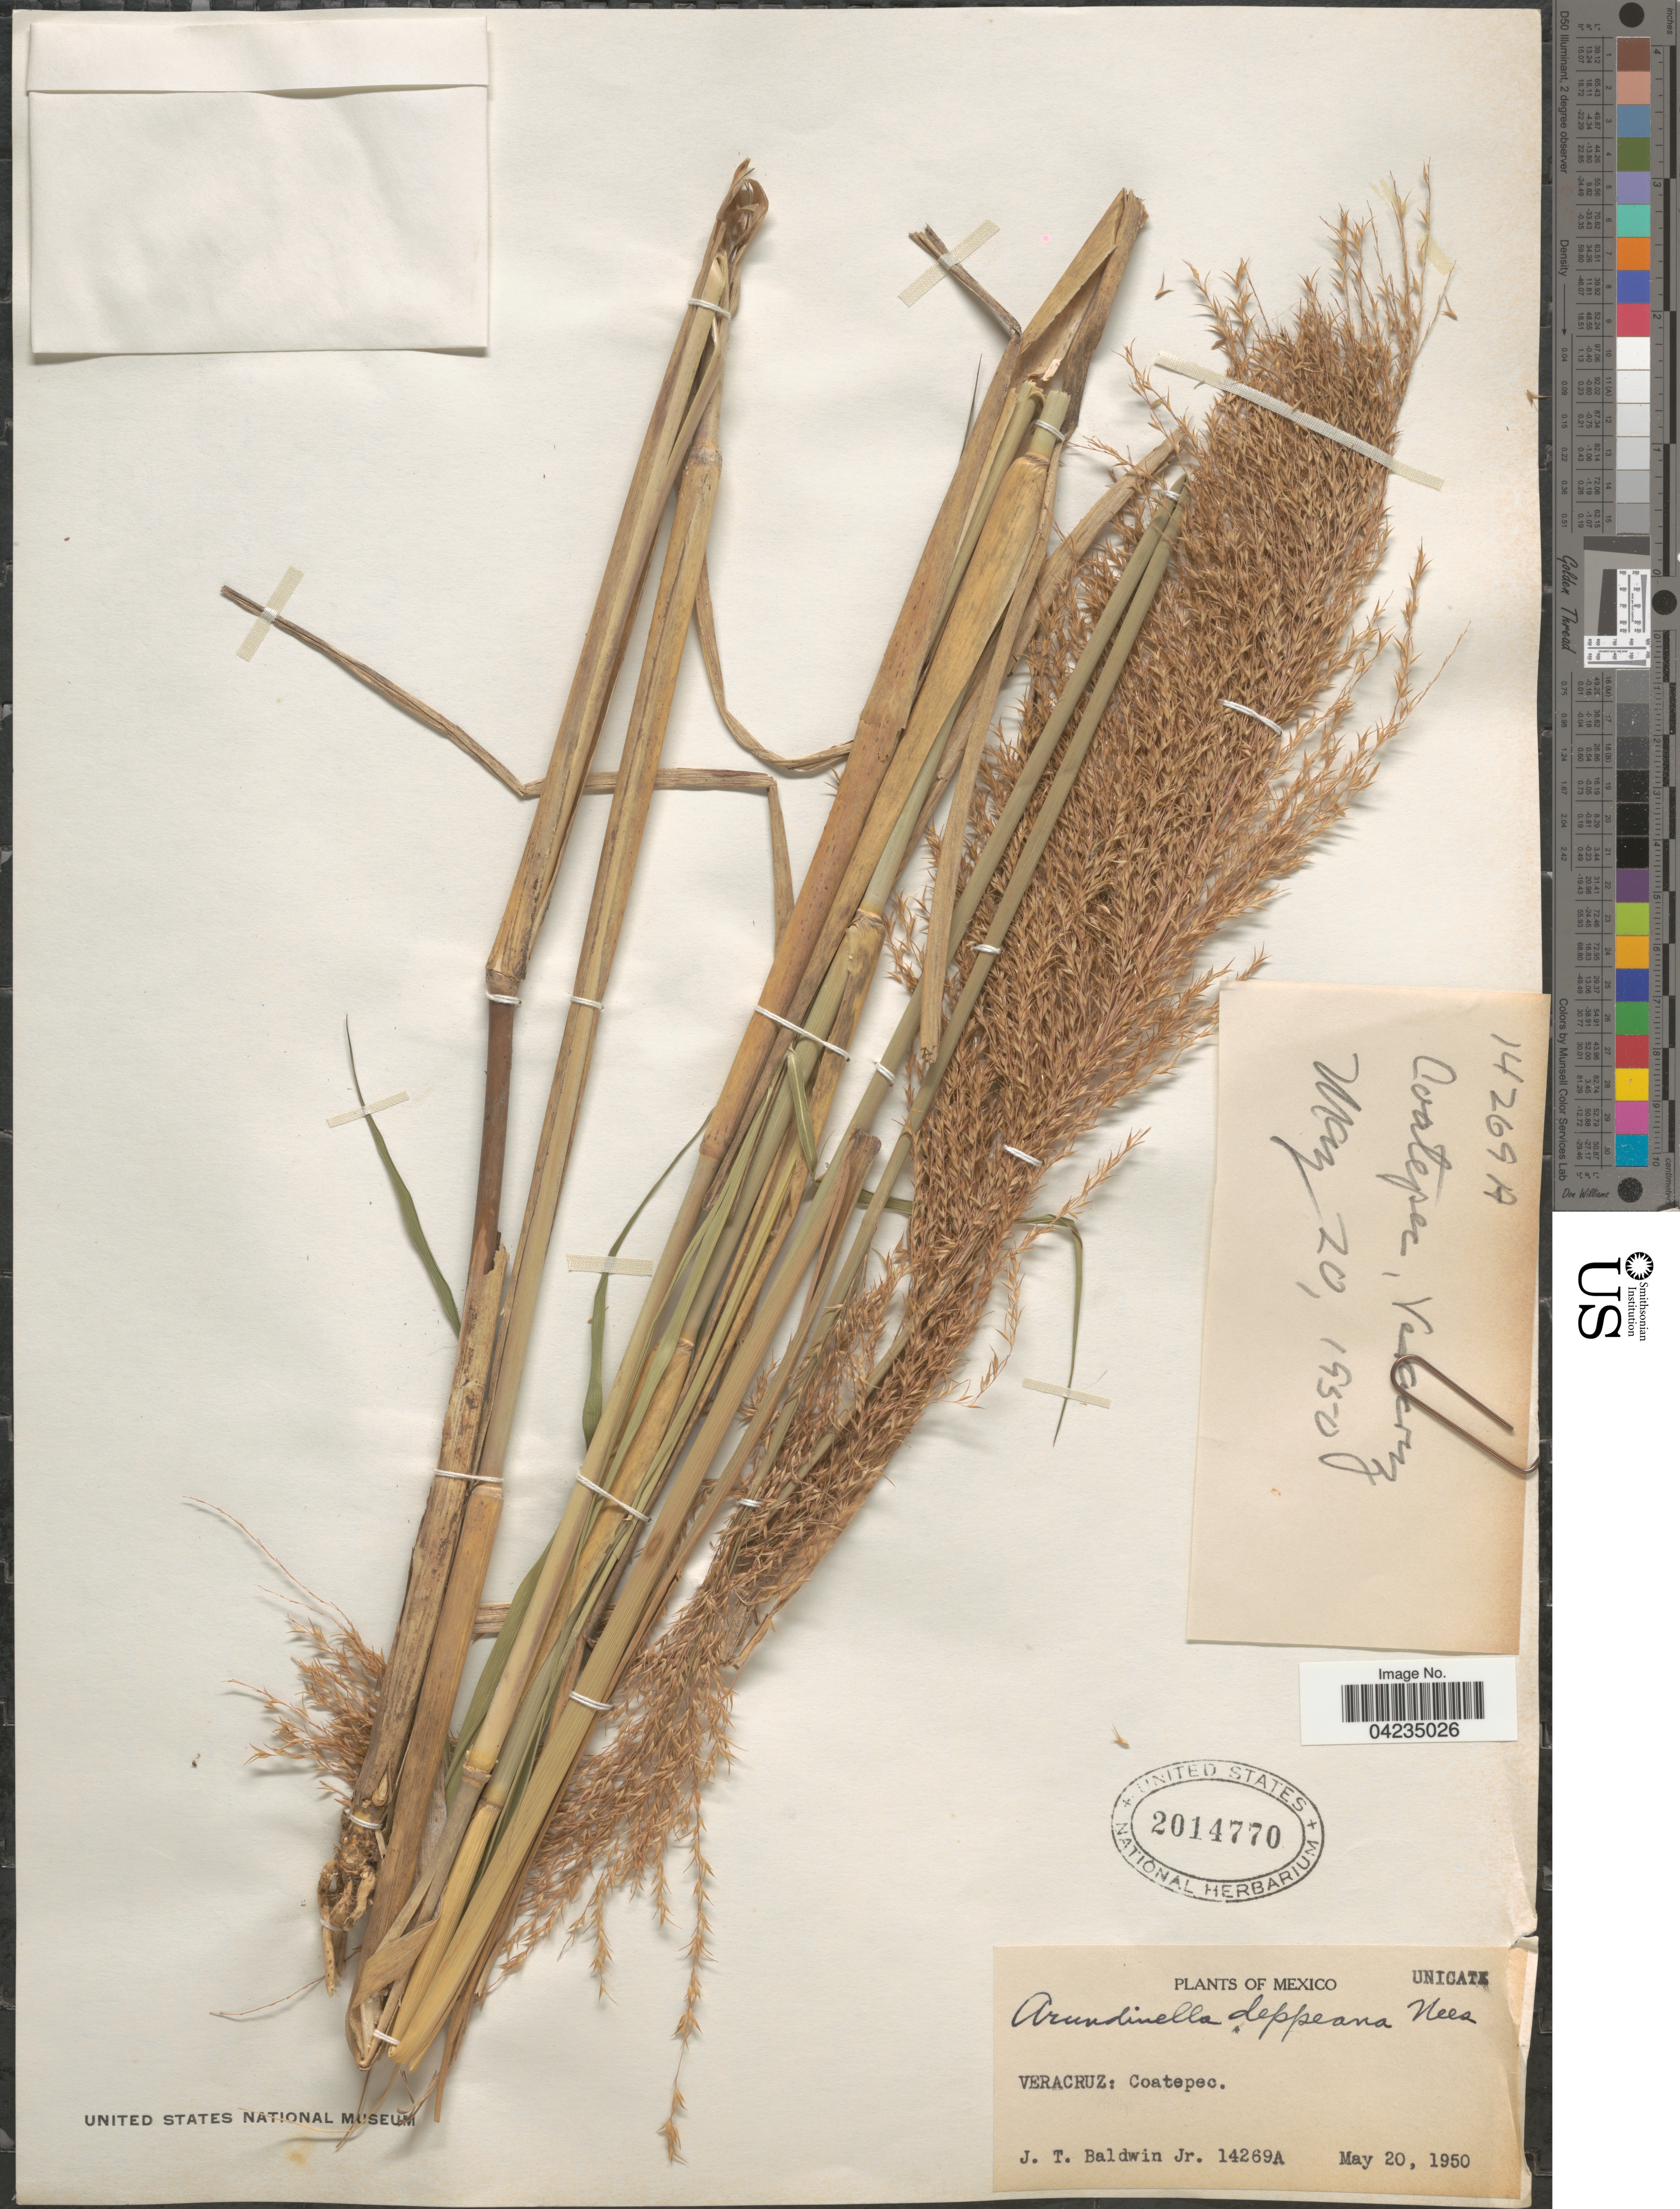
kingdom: Plantae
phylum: Tracheophyta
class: Liliopsida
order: Poales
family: Poaceae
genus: Arundinella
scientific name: Arundinella deppeana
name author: Nees ex Steud.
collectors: J. T. Baldwin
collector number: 14269A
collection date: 1950-05-20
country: Mexico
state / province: Veracruz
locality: Veracruz: Coatepec.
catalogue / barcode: US 2014770